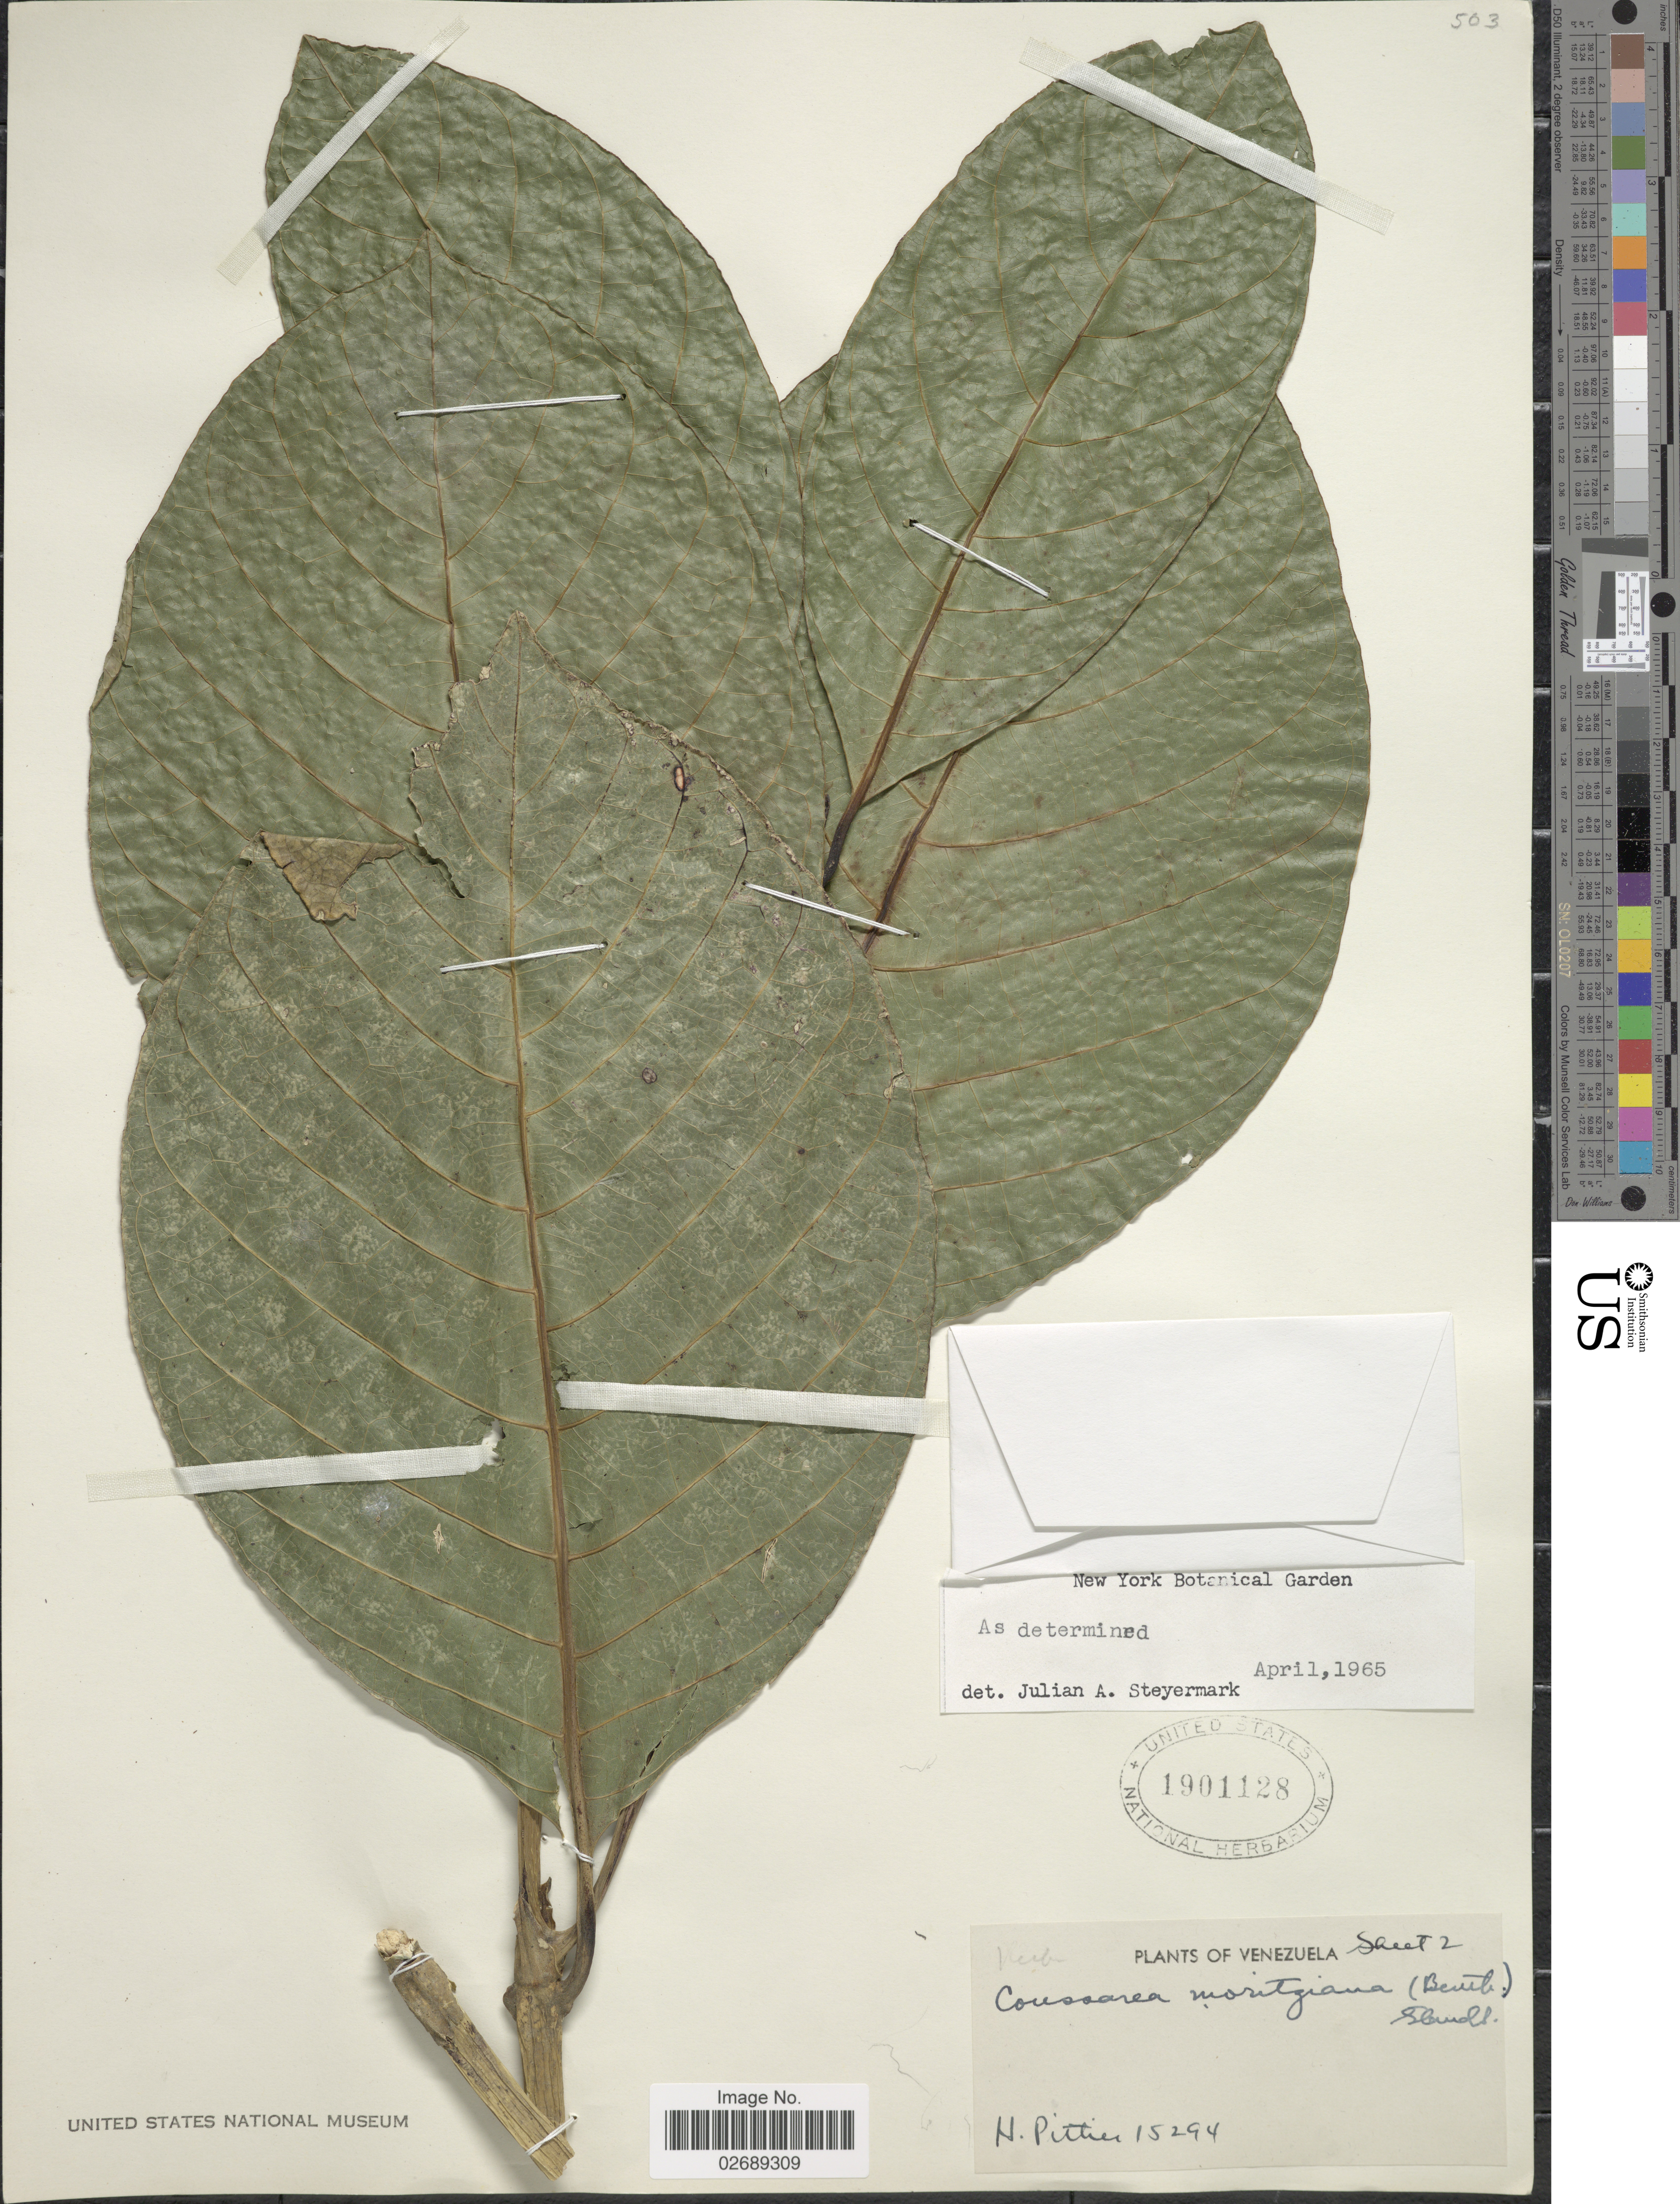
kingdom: Plantae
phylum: Tracheophyta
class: Magnoliopsida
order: Gentianales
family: Rubiaceae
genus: Coussarea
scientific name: Coussarea moritziana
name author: (Benth.) Standl.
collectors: H. F. Pittier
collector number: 15294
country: Venezuela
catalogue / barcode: US 1901128